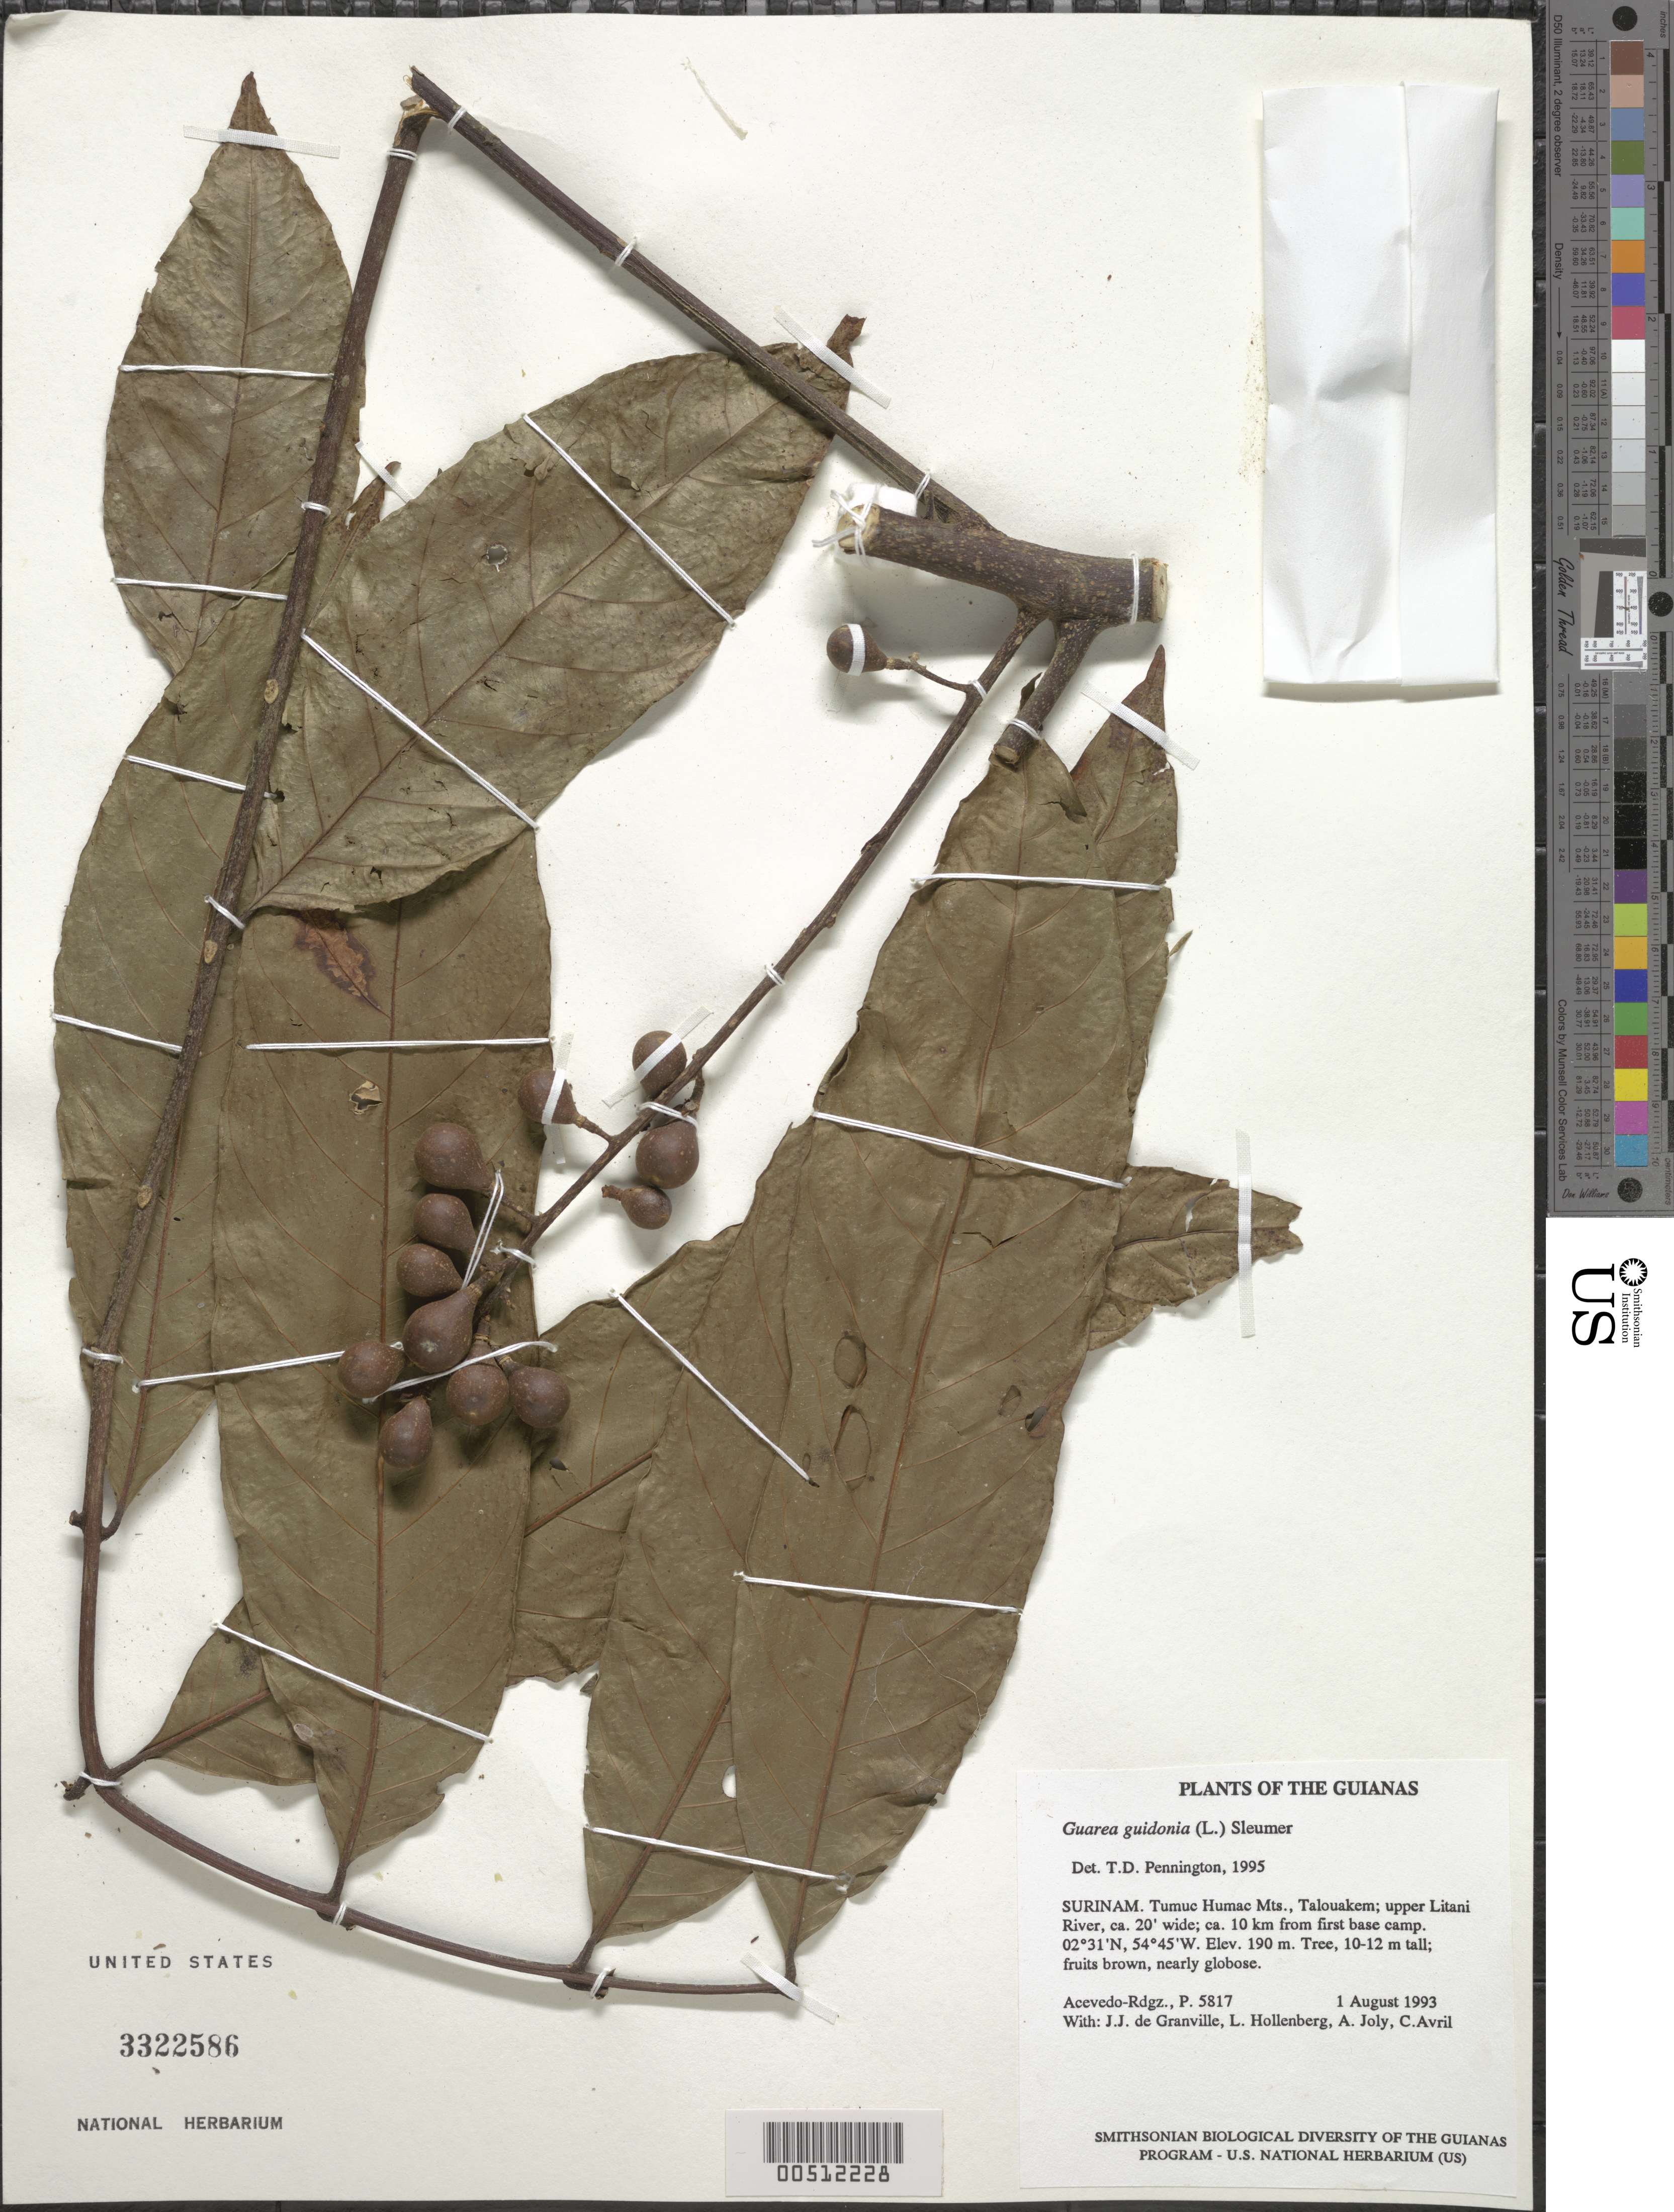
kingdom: Plantae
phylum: Tracheophyta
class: Magnoliopsida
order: Sapindales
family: Meliaceae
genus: Guarea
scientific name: Guarea guidonia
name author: (L.) Sleumer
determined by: Pennington, T. D., (K)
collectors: P. Acevedo-Rodr., J.-J. de Granville, A. Joly, A. Boyer & L. Hollenberg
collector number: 5817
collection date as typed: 01 Aug 1993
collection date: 1993-08-01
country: Suriname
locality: Tumuc Humac Mts., Talouakem; upper Litani River, ca. 20' wide; ca. 10 km from first base camp.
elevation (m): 190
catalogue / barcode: US 3322586